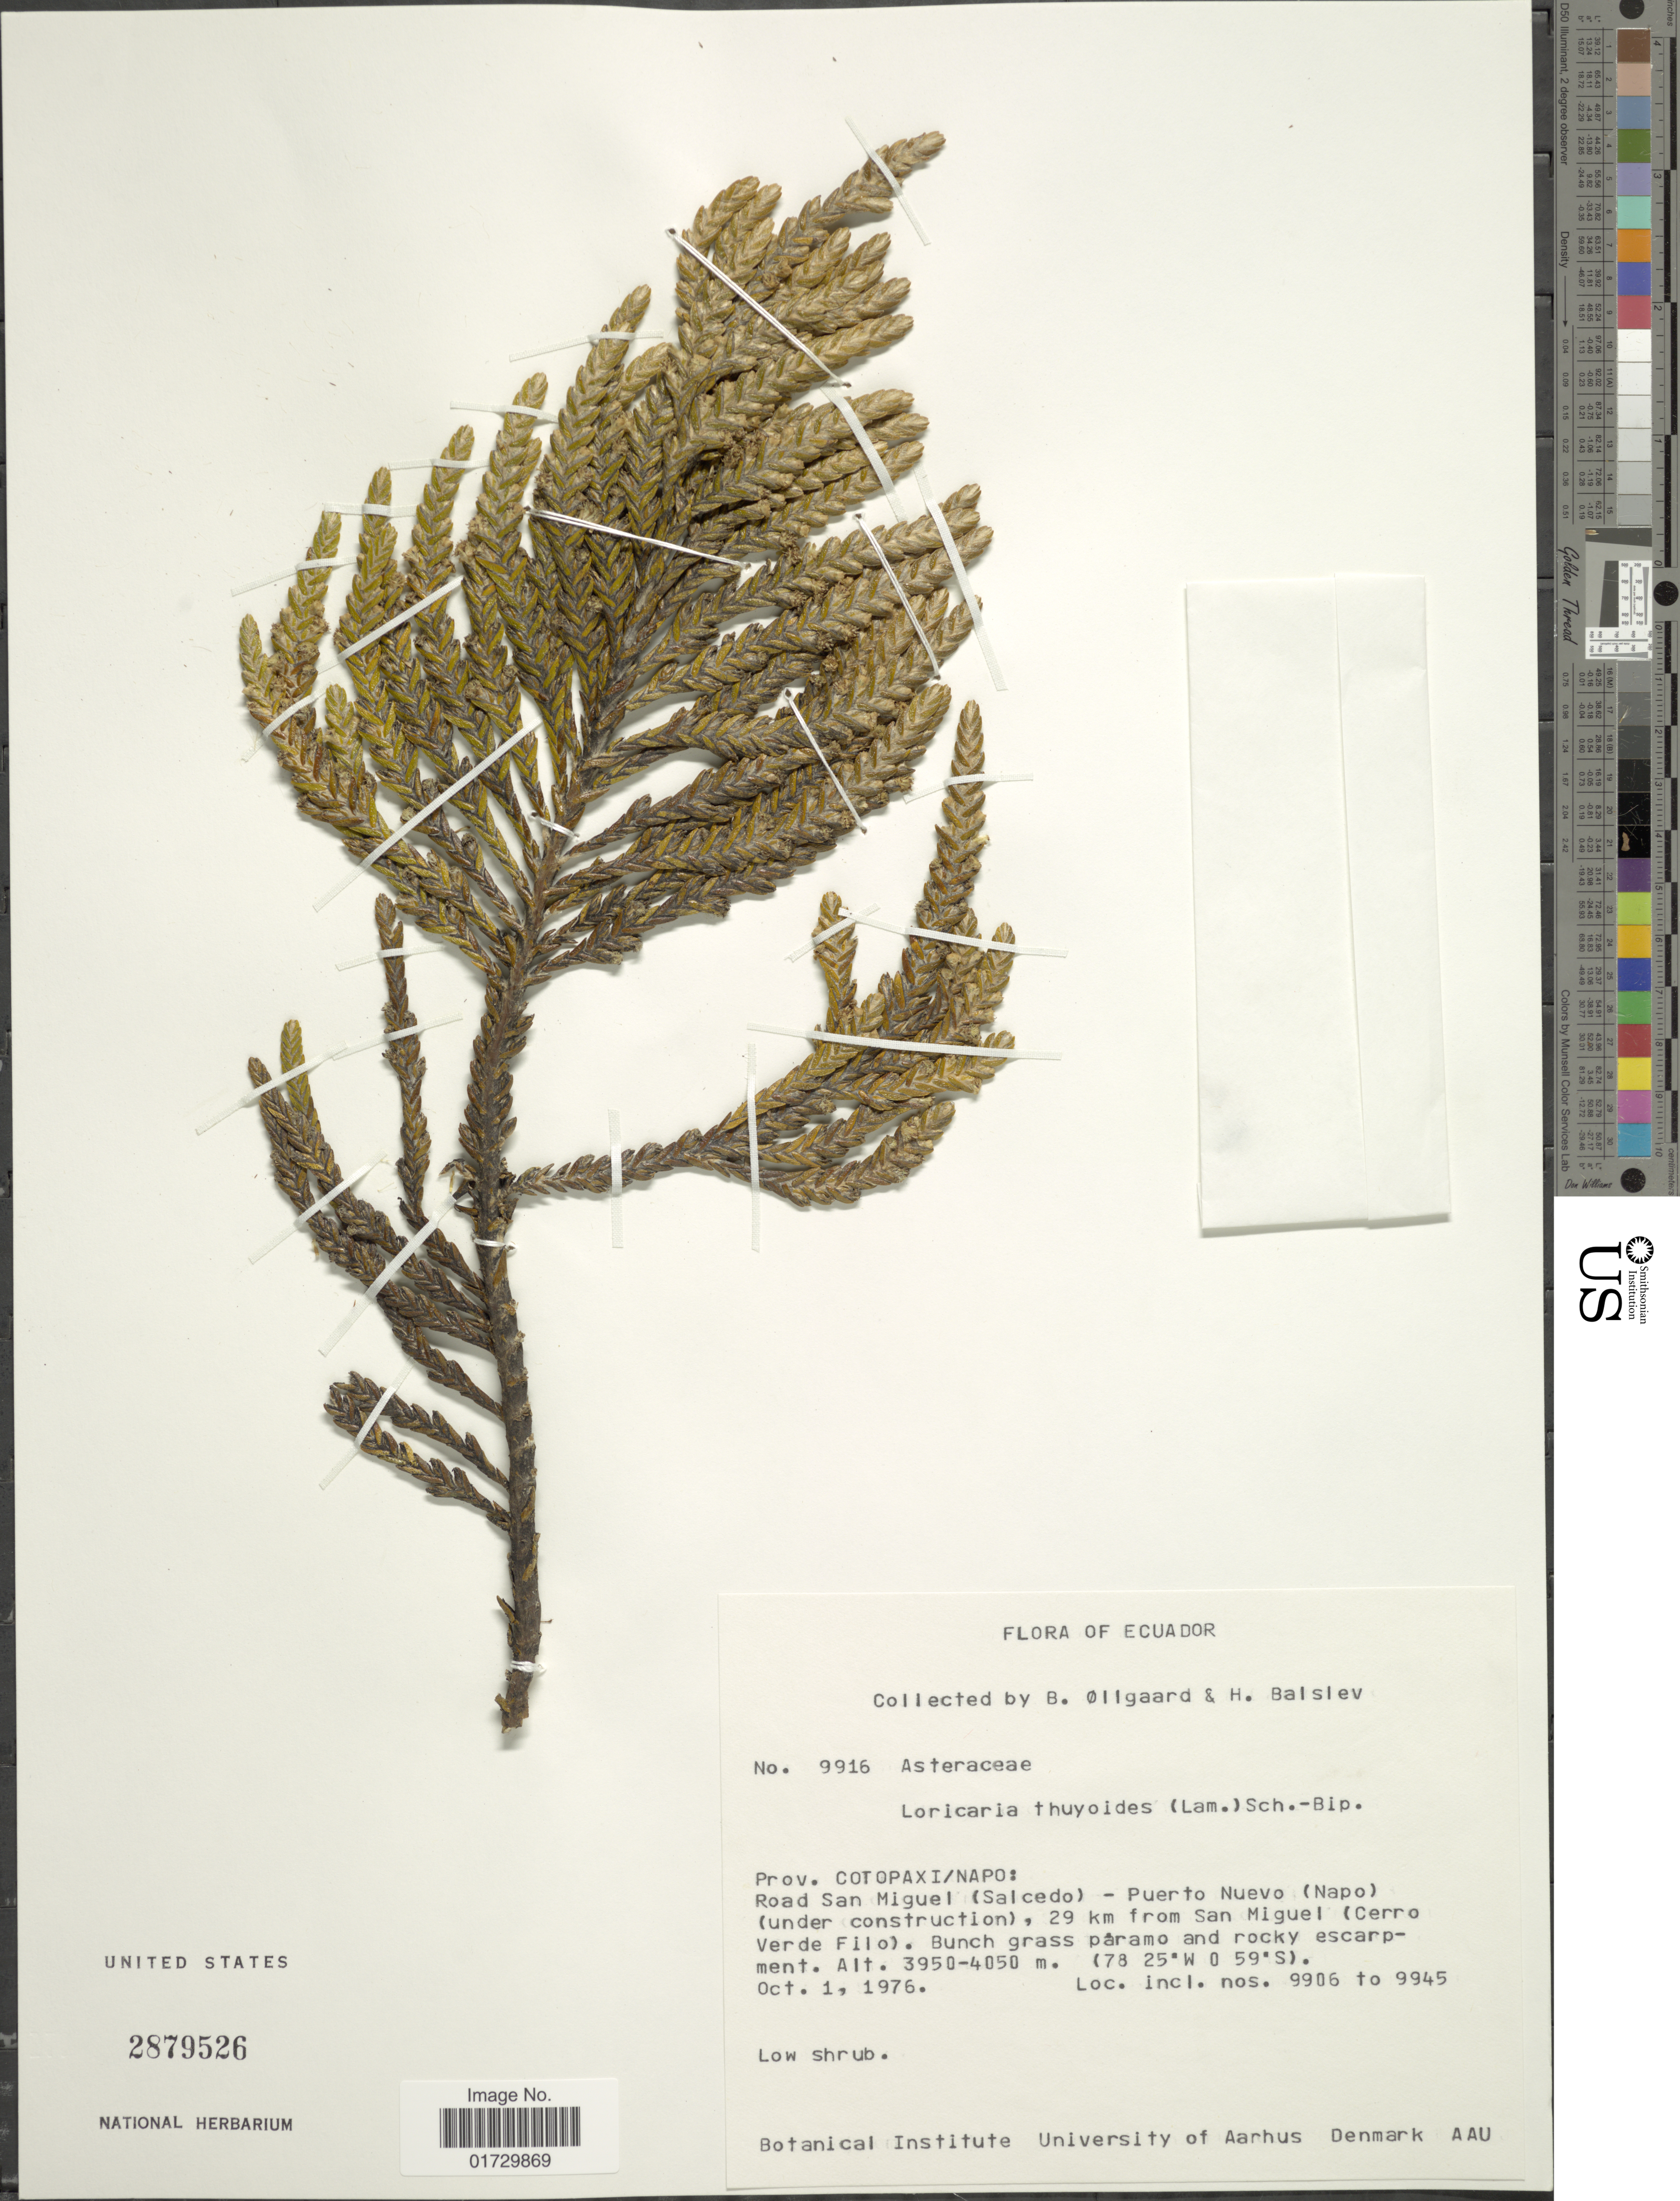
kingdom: Plantae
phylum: Tracheophyta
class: Magnoliopsida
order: Asterales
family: Asteraceae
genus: Loricaria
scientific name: Loricaria thuyoides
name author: (Lam.) Sch. Bip.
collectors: B. Øllgaard & H. Balslev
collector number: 9916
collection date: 1976-10-01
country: Ecuador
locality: Prov. Cotopaxi/Napo: Road San Miguel (Salcedo) - Puerto Nuevo (Napo) (under construction) , 29 km from San Miguel (Cerro Verde Filo)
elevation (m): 3950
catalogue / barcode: US 2879526